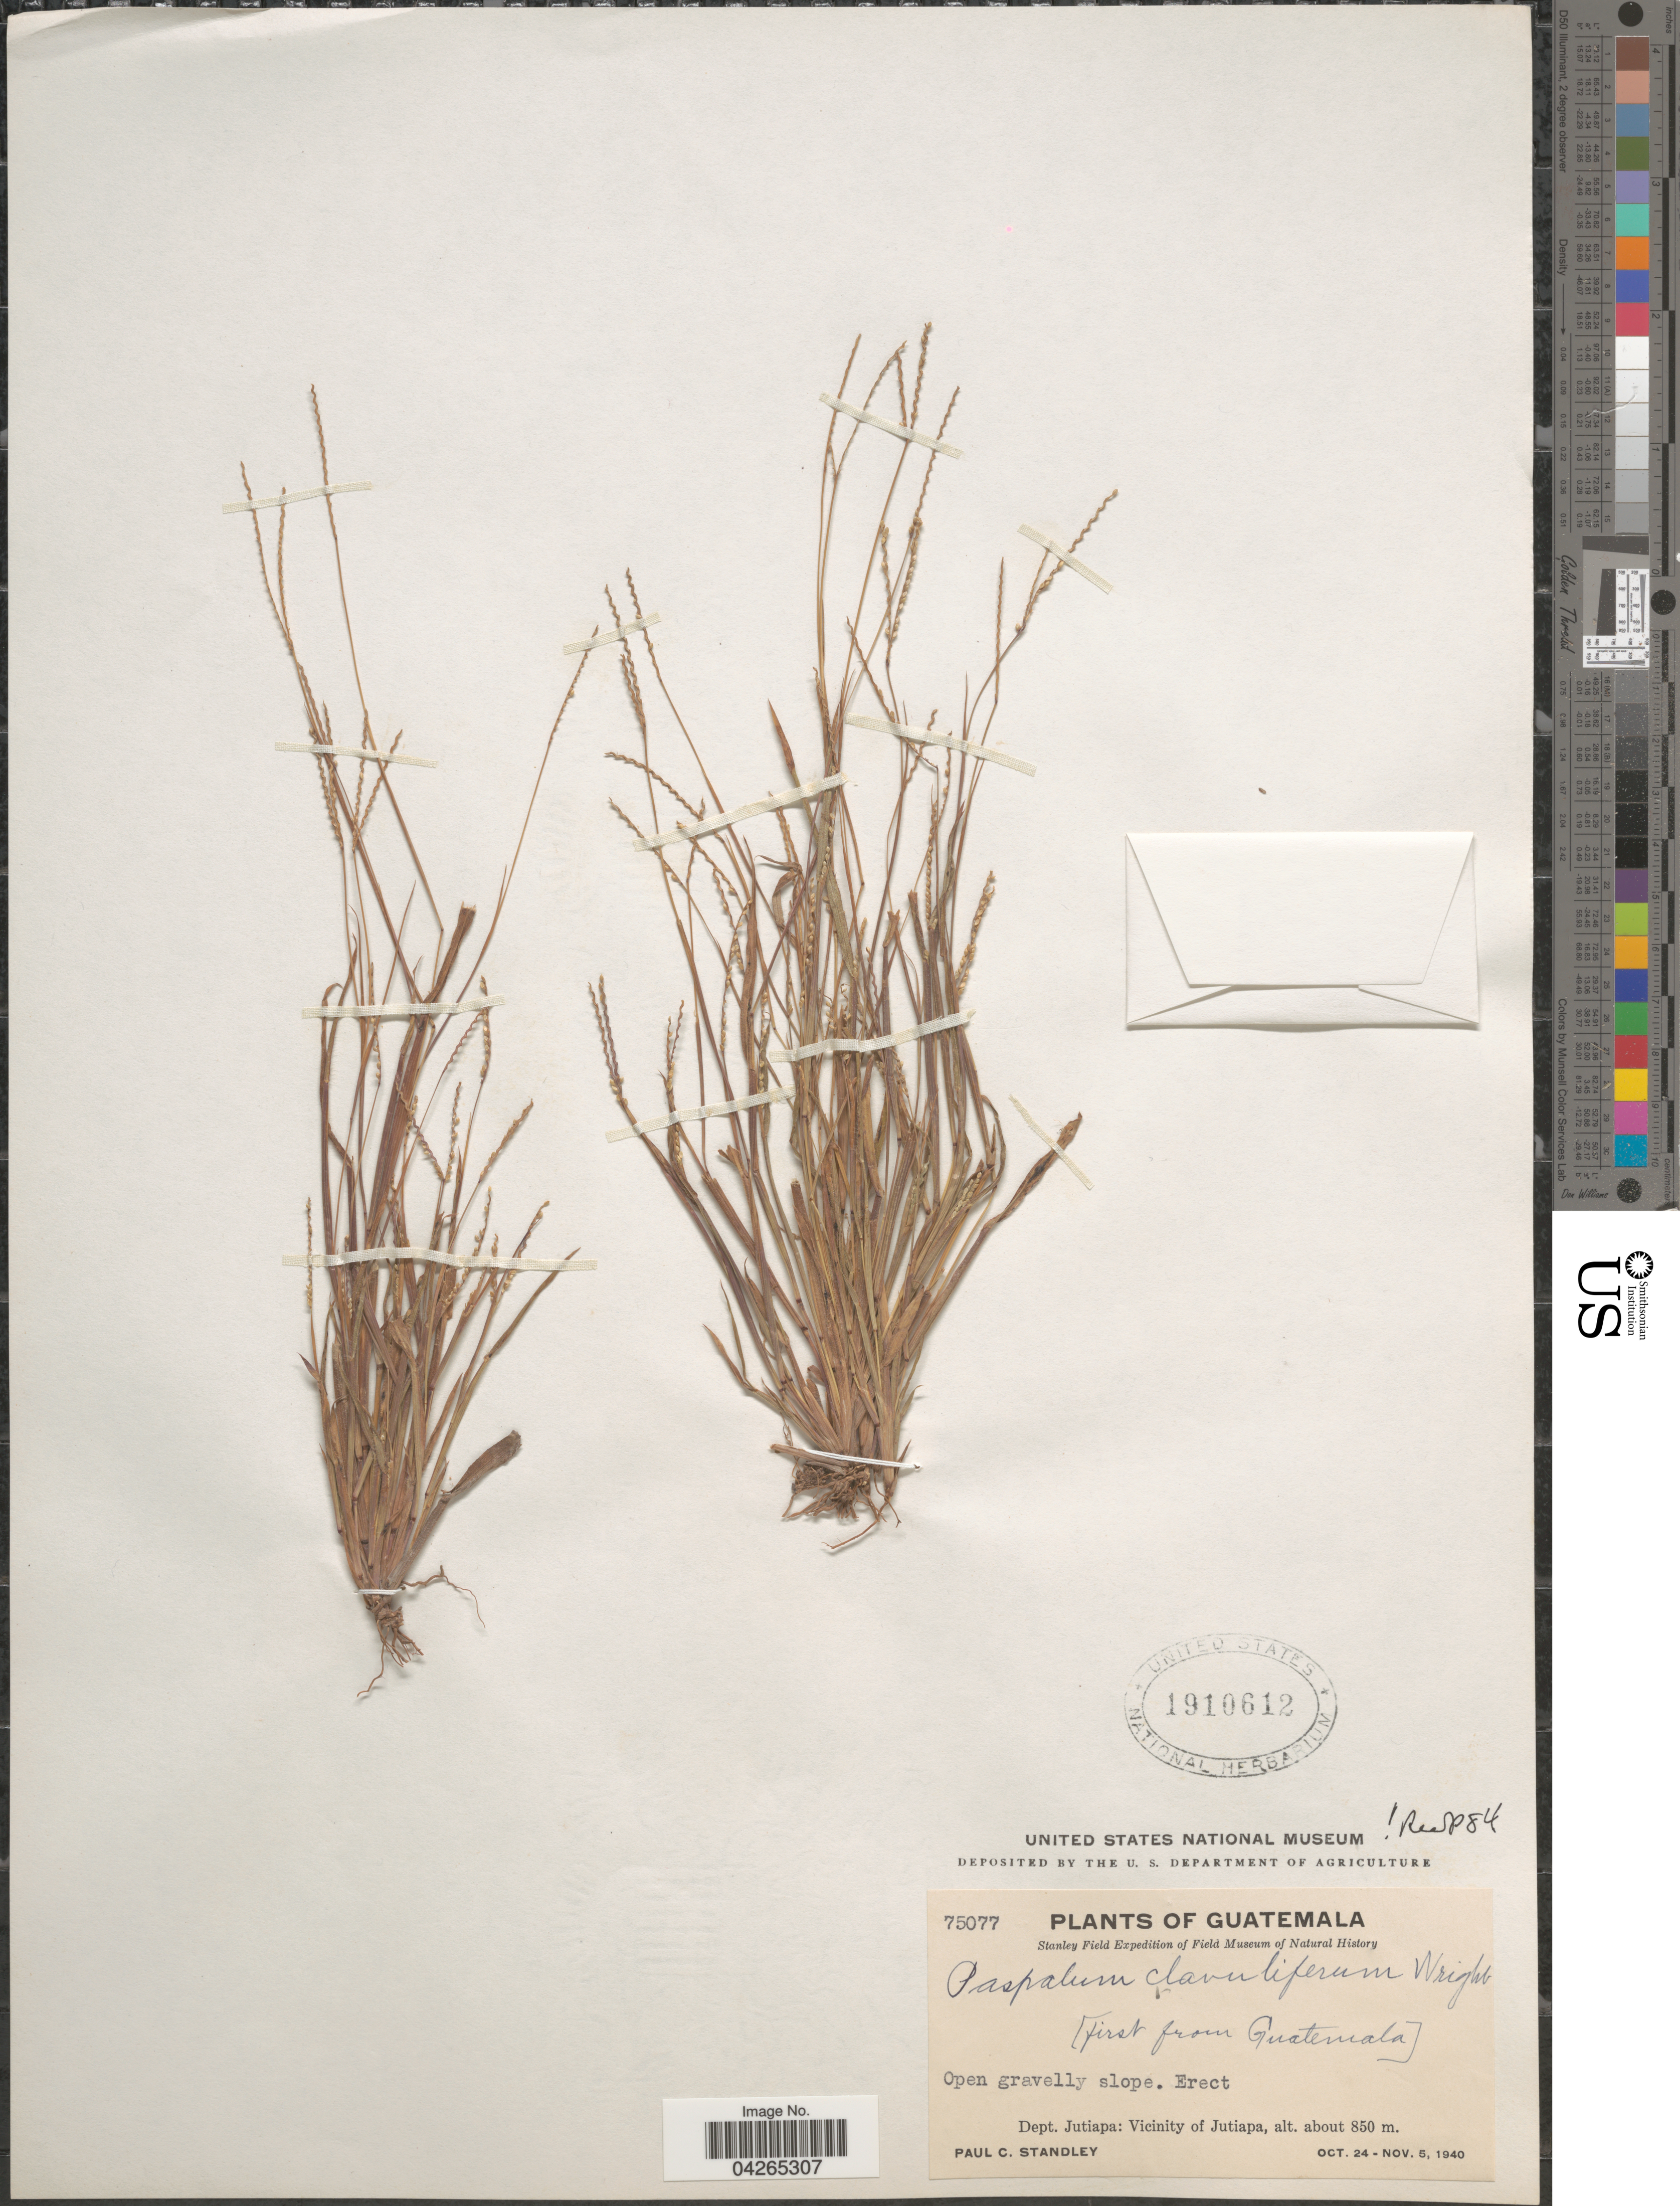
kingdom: Plantae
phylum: Tracheophyta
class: Liliopsida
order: Poales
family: Poaceae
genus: Paspalum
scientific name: Paspalum claviliferum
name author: C. Wright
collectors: P. C. Standley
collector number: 75077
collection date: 1940-10-24/1940-11-05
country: Guatemala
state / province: Jutiapa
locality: Stanley Field Expedition. Dept. Jutiapa: Vicinity of Jutiapa.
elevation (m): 850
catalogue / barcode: US 1910612